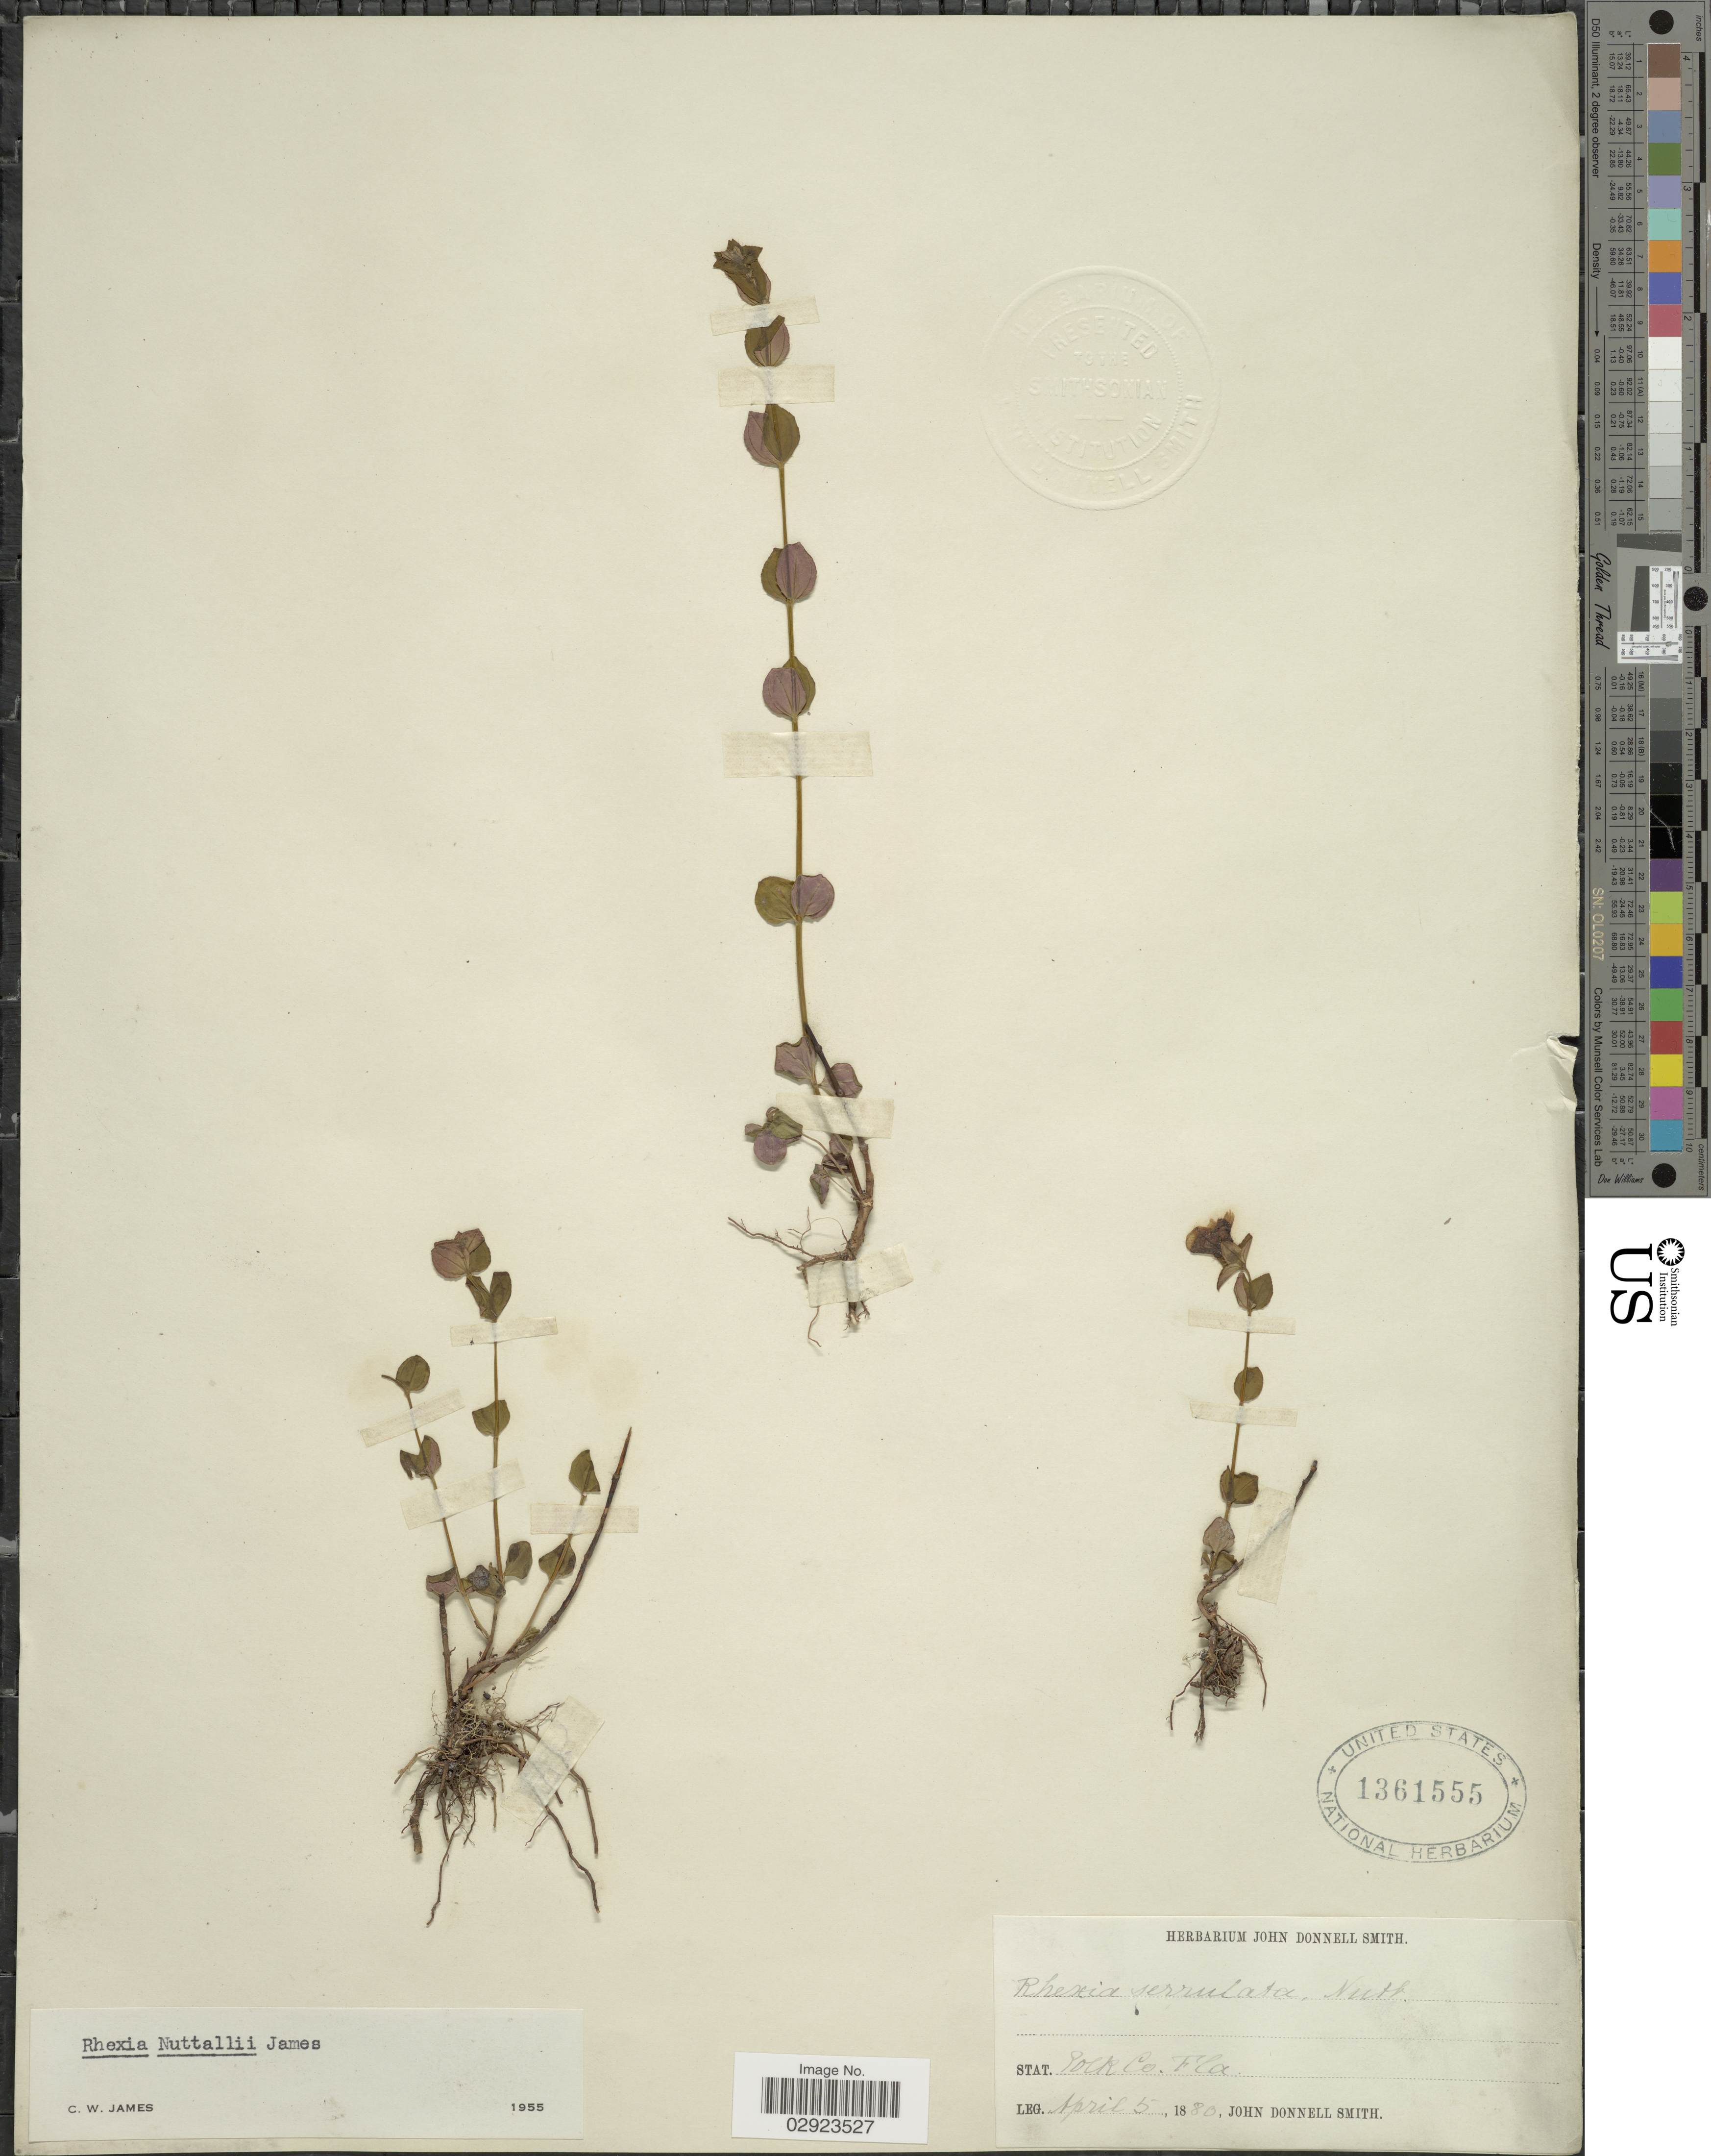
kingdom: Plantae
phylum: Tracheophyta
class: Magnoliopsida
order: Myrtales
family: Melastomataceae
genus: Rhexia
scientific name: Rhexia nuttallii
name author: C.W. James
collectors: J. Donnell Smith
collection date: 1880-04-05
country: United States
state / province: Florida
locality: Stat. Polk Co.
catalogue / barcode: US 1361555